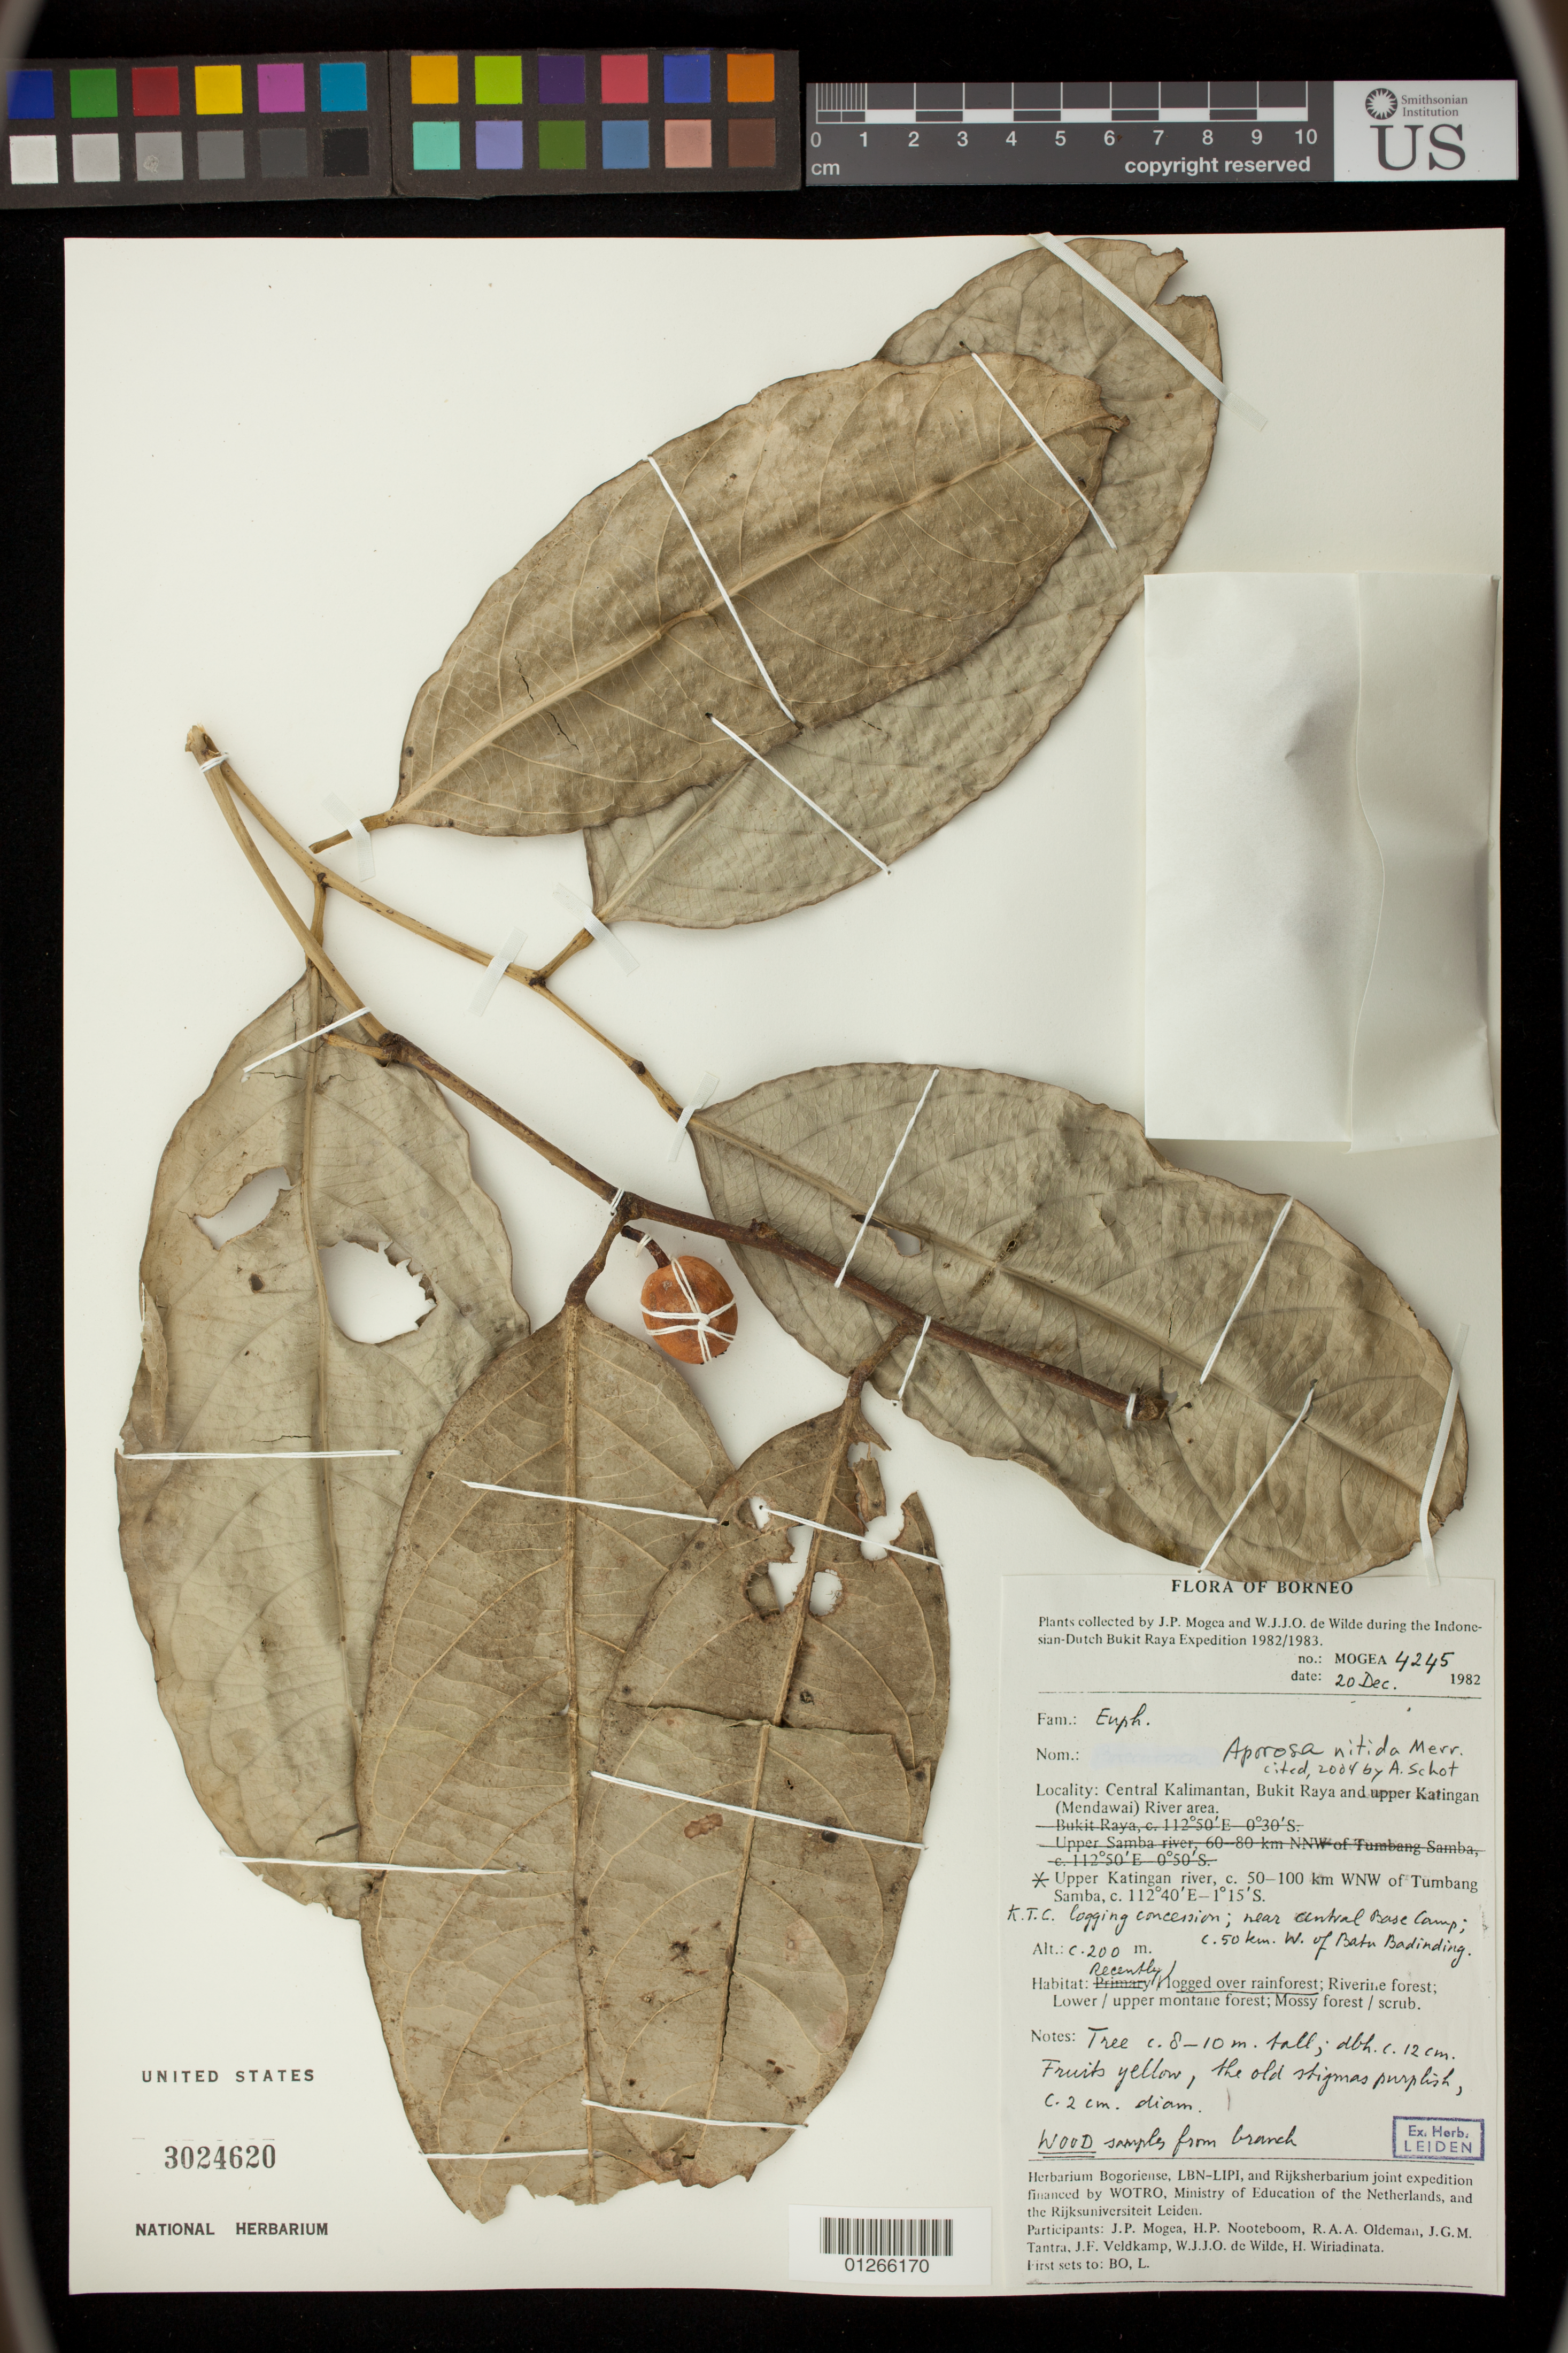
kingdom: Plantae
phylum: Tracheophyta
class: Magnoliopsida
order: Malpighiales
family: Phyllanthaceae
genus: Aporosa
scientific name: Aporosa nitida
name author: Merr.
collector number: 4245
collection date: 1982-12-20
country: Indonesia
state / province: Kalimantan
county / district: Kalimantan Tengah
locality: Bukit Raya and upper Katingan (Mendawai) River area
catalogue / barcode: US 3024620